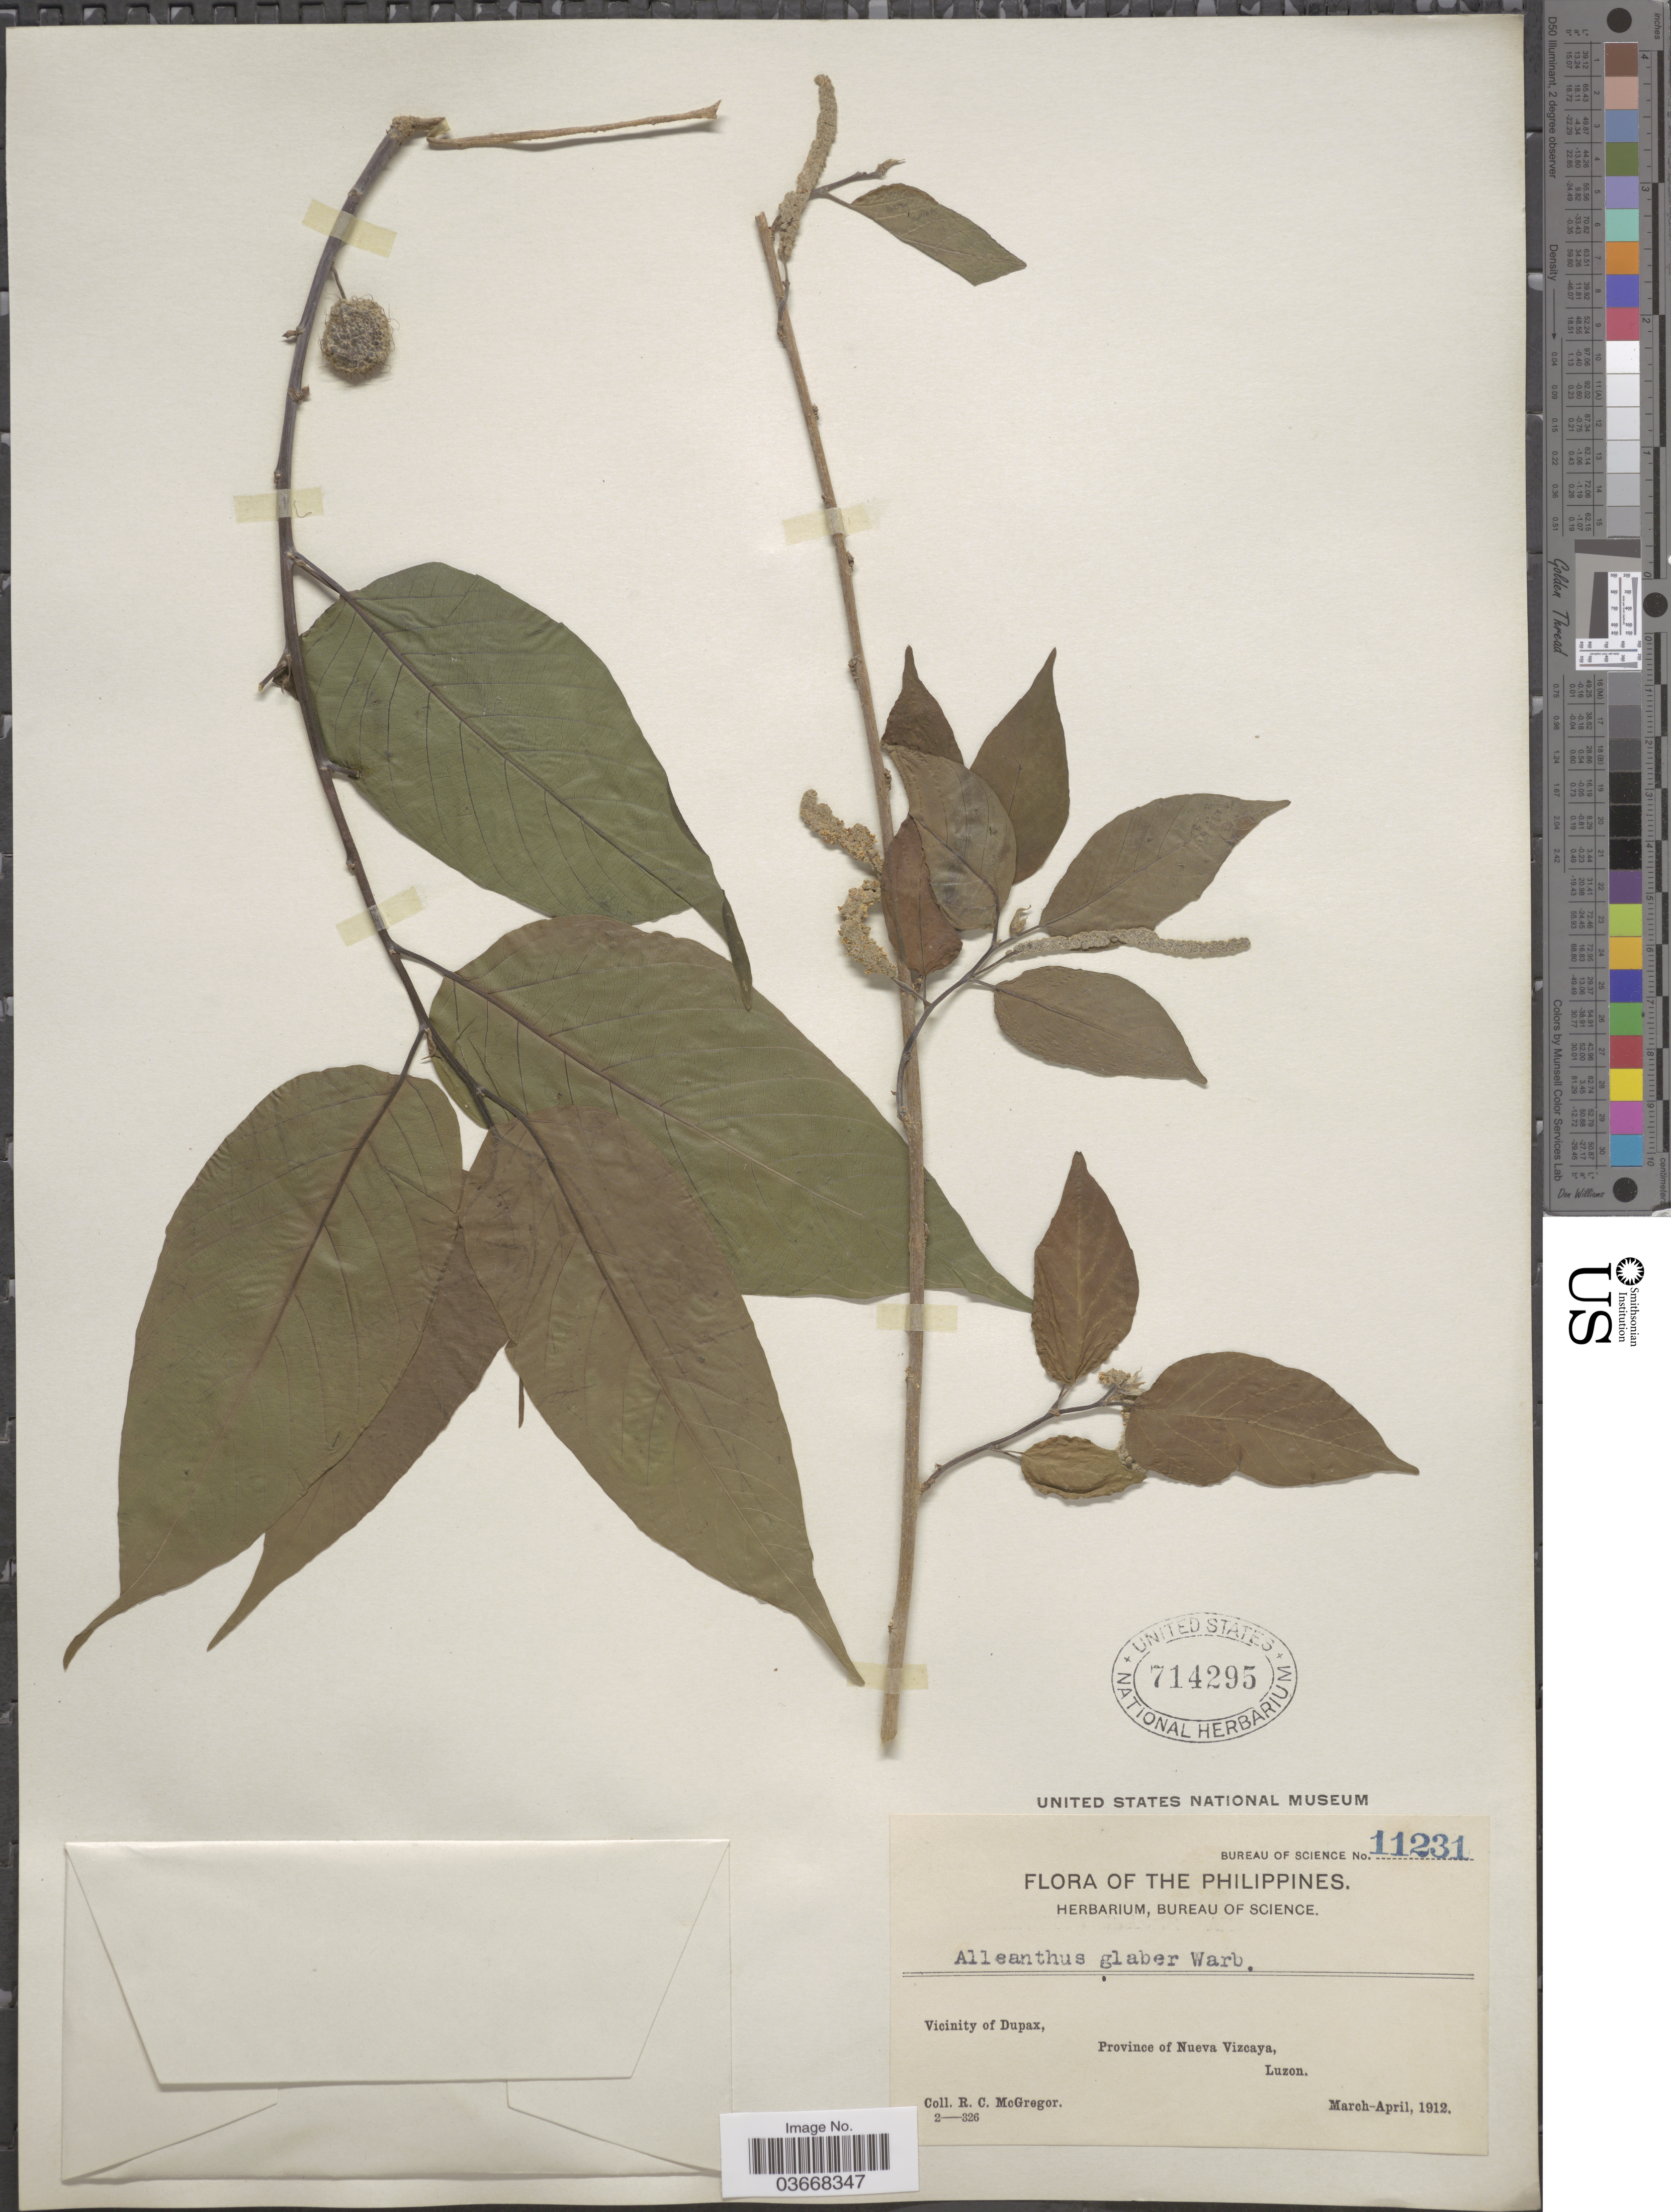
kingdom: Plantae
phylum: Tracheophyta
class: Magnoliopsida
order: Rosales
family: Moraceae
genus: Allaeanthus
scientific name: Allaeanthus luzonicus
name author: Fern.-Vill.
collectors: R. C. McGregor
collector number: Bureau of Science 11231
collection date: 1912-03/1912-04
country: Philippines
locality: Vicinity of Dupax, Province of Nueva Vizcaya, Luzon.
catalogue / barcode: US 714295